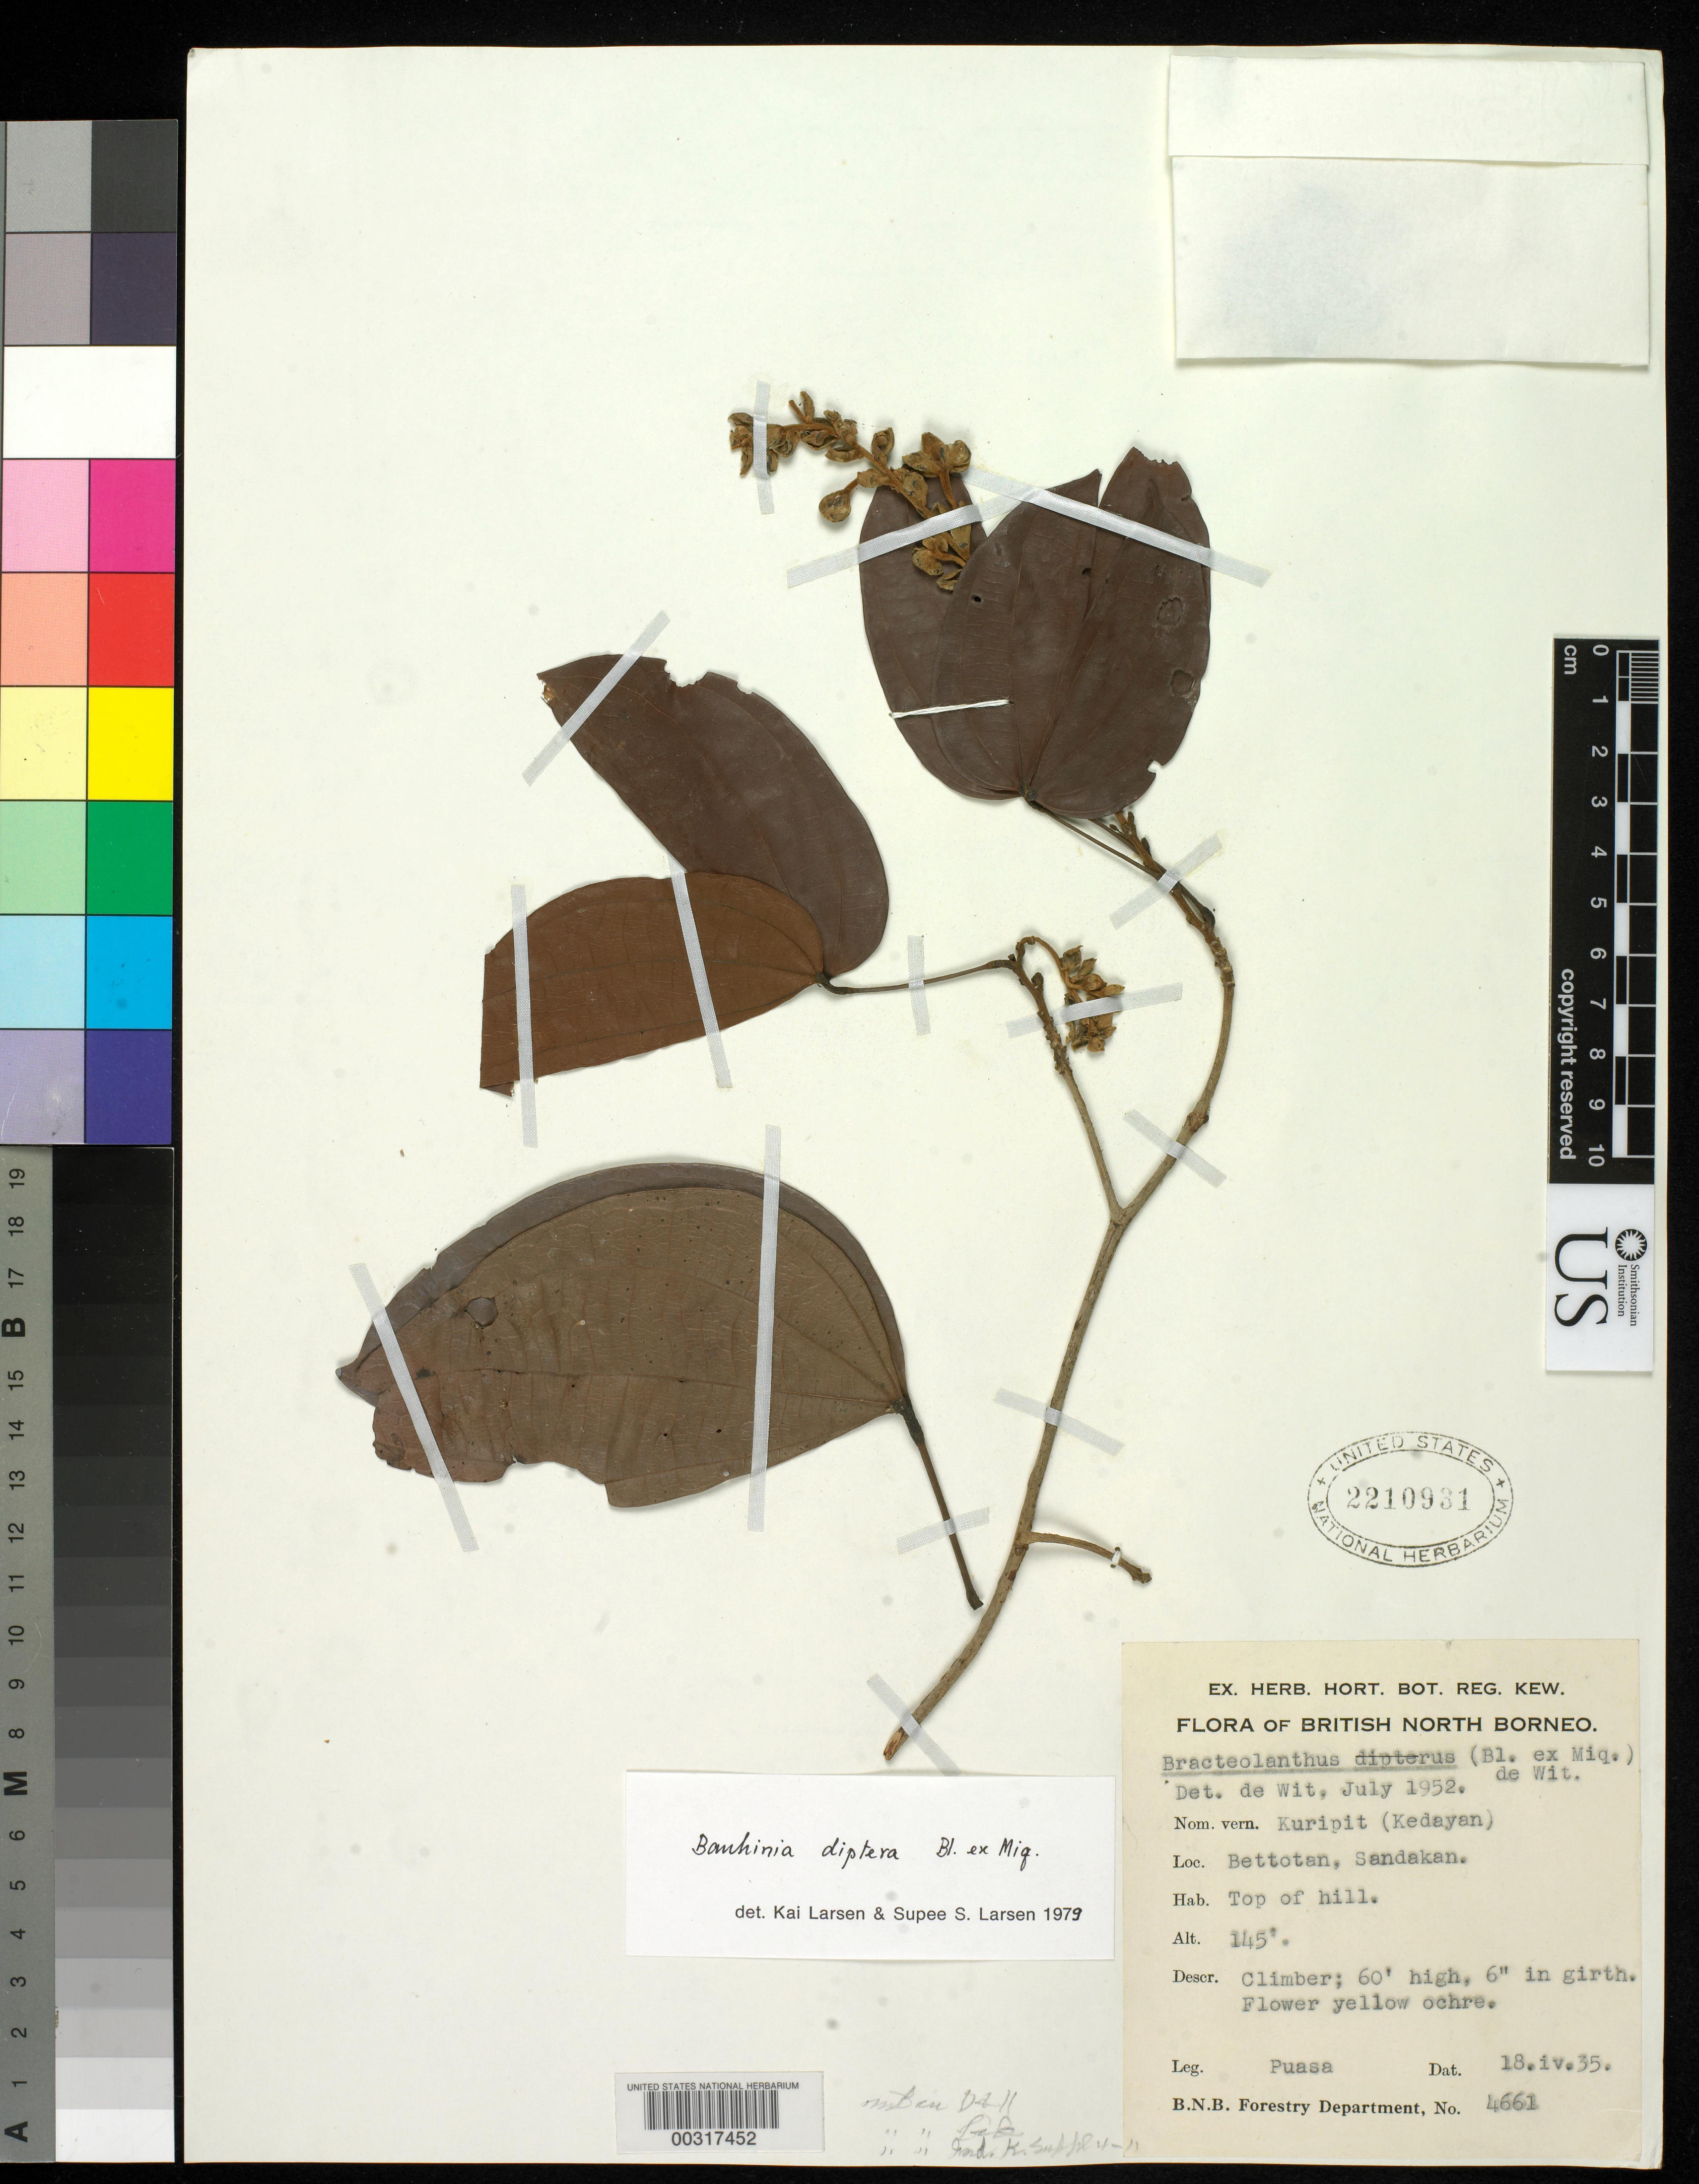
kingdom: Plantae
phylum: Tracheophyta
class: Magnoliopsida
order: Fabales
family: Fabaceae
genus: Tessmannia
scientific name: Tessmannia dewildemaniana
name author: Harms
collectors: M. Puasa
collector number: B.n.b. Forestry Dept. No. 4661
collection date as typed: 18 Apr 1935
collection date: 1935-04-18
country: Malaysia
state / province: Sabah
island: Borneo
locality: Bettotan, sandakan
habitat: Top of hill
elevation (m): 44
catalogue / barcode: US 2210931